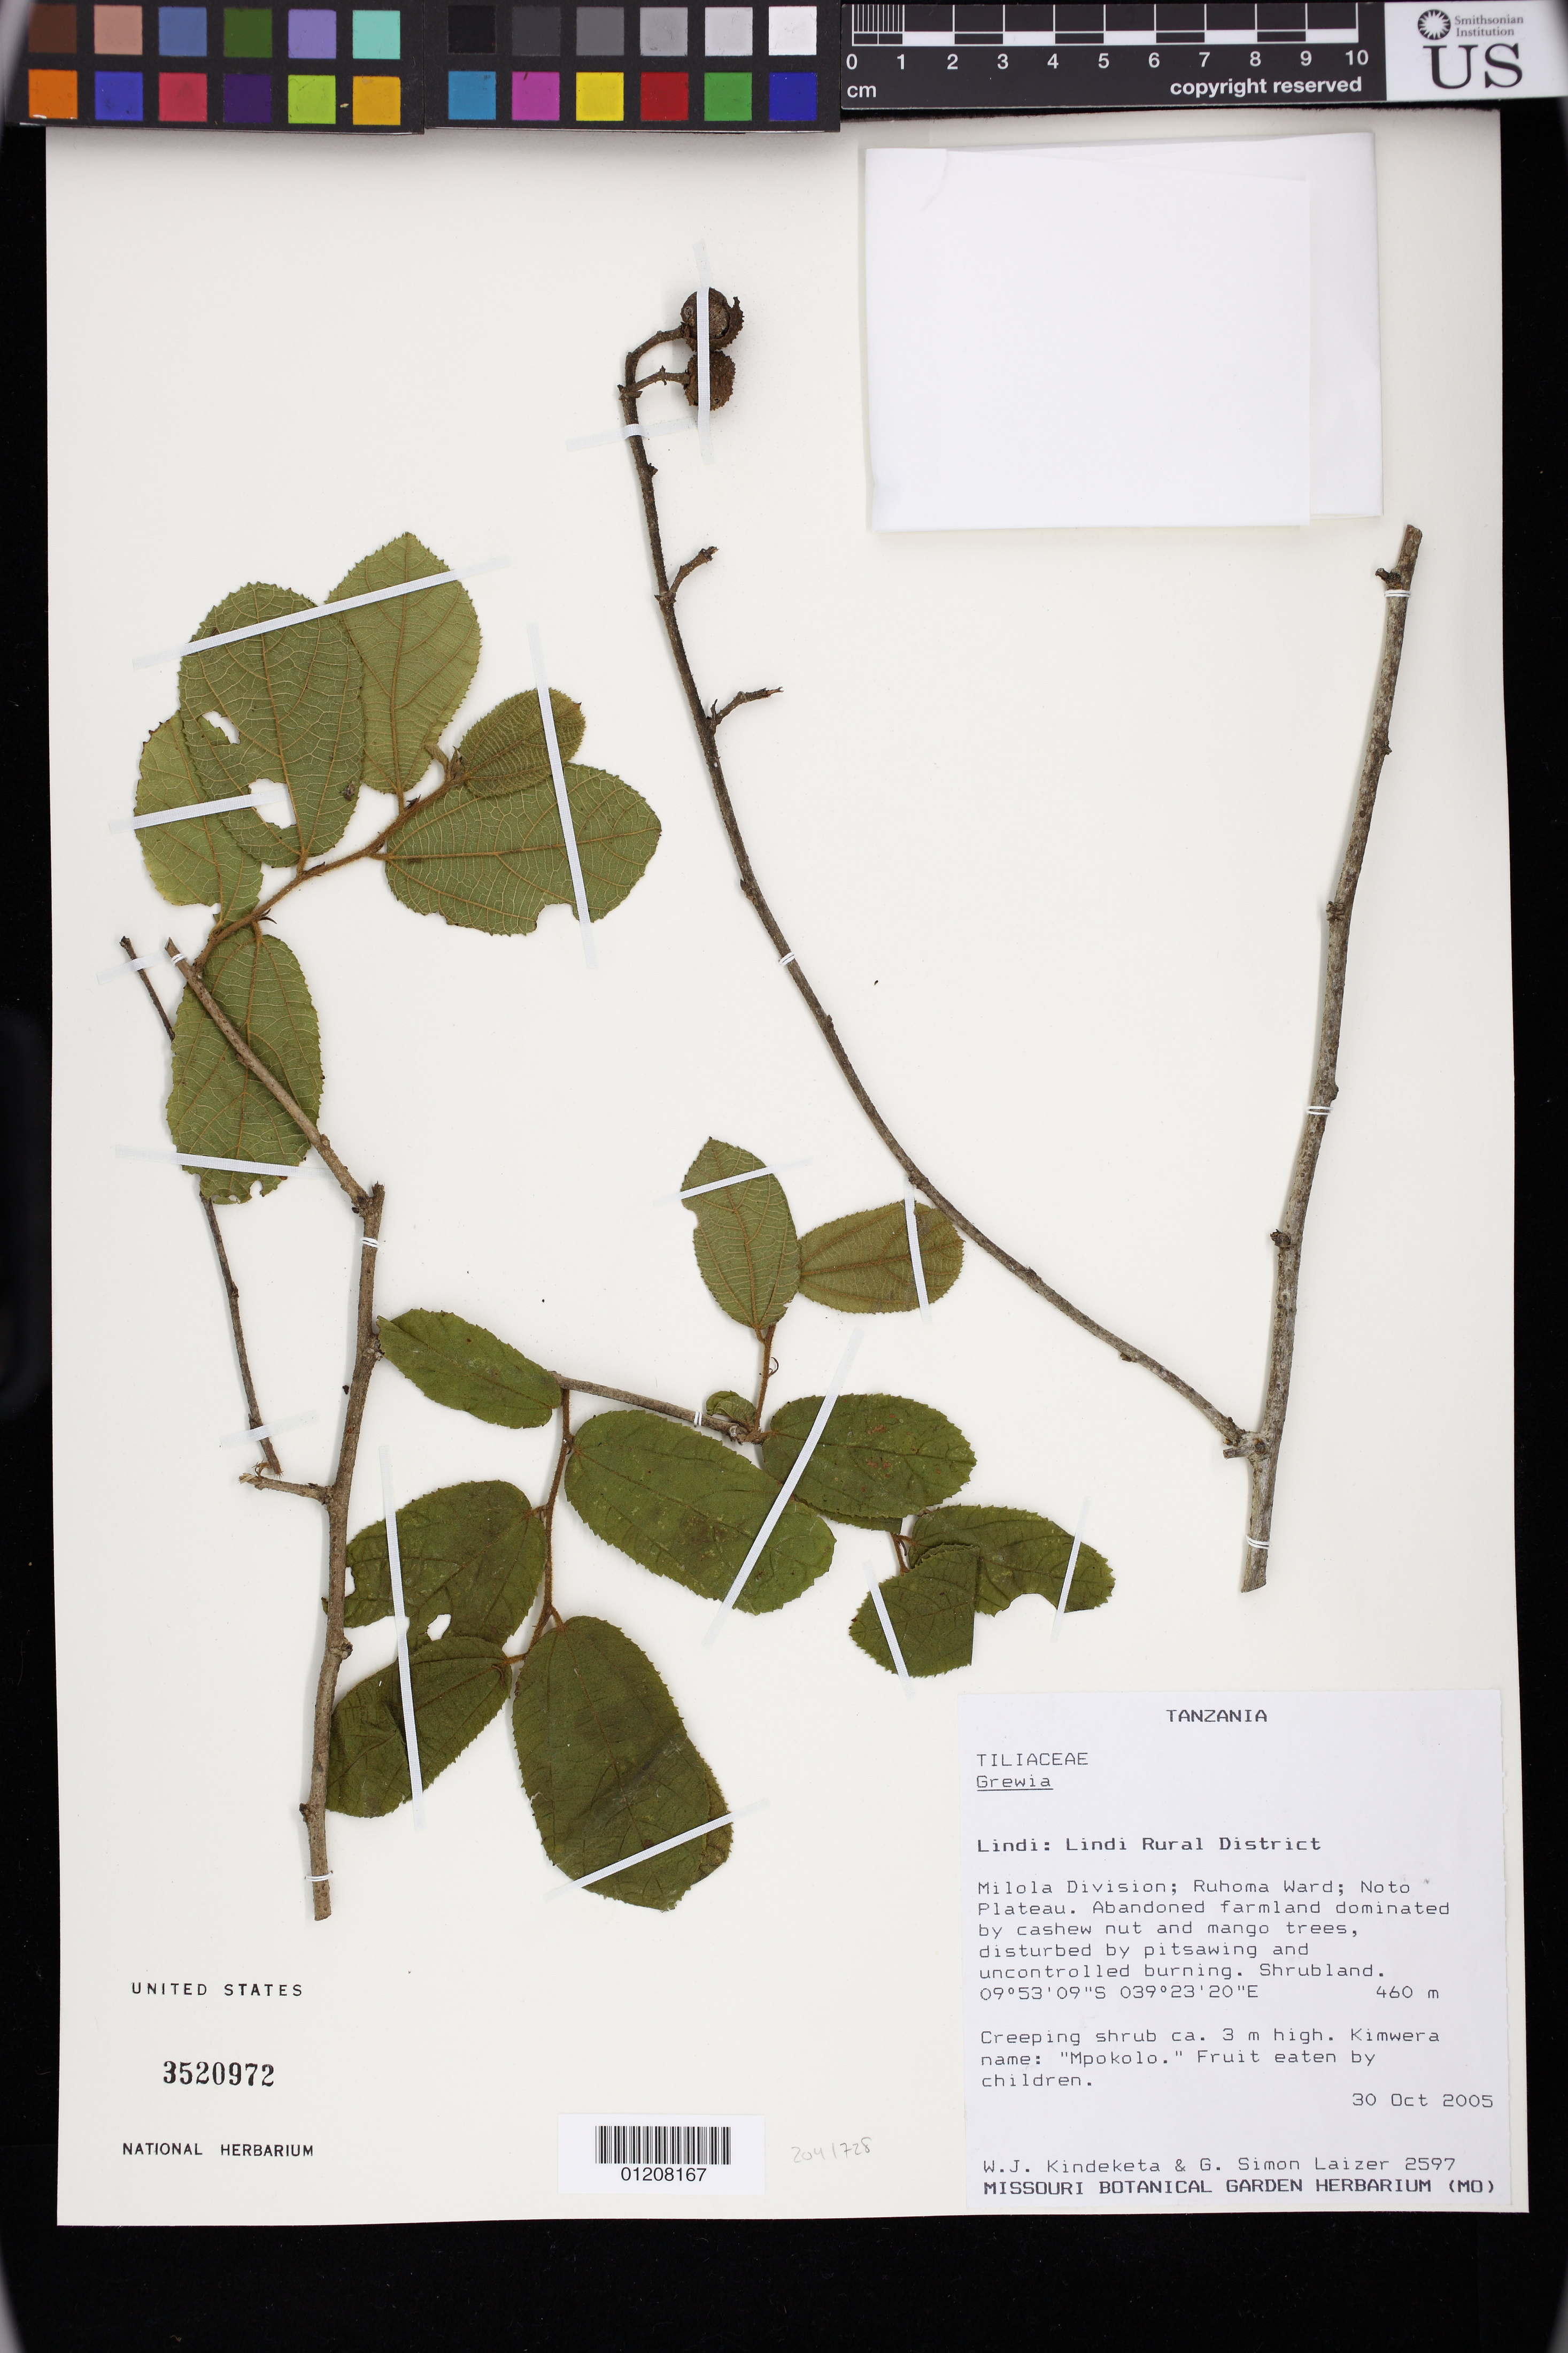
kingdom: Plantae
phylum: Tracheophyta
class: Magnoliopsida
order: Malvales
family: Malvaceae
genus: Grewia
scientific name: Grewia sp.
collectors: W. J. Kindeketa & G. S. Laizer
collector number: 2597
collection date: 2005-10-30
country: Tanzania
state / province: Lindi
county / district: Lindi Rural District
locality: Milola Division; Ruhoma Ward; Noto Plateau. Abandoned farmland dominated by cashew nut and mango trees, disturbed by pitsawing and uncontrolled burning. Shrubland.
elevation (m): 460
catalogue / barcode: US 3520972